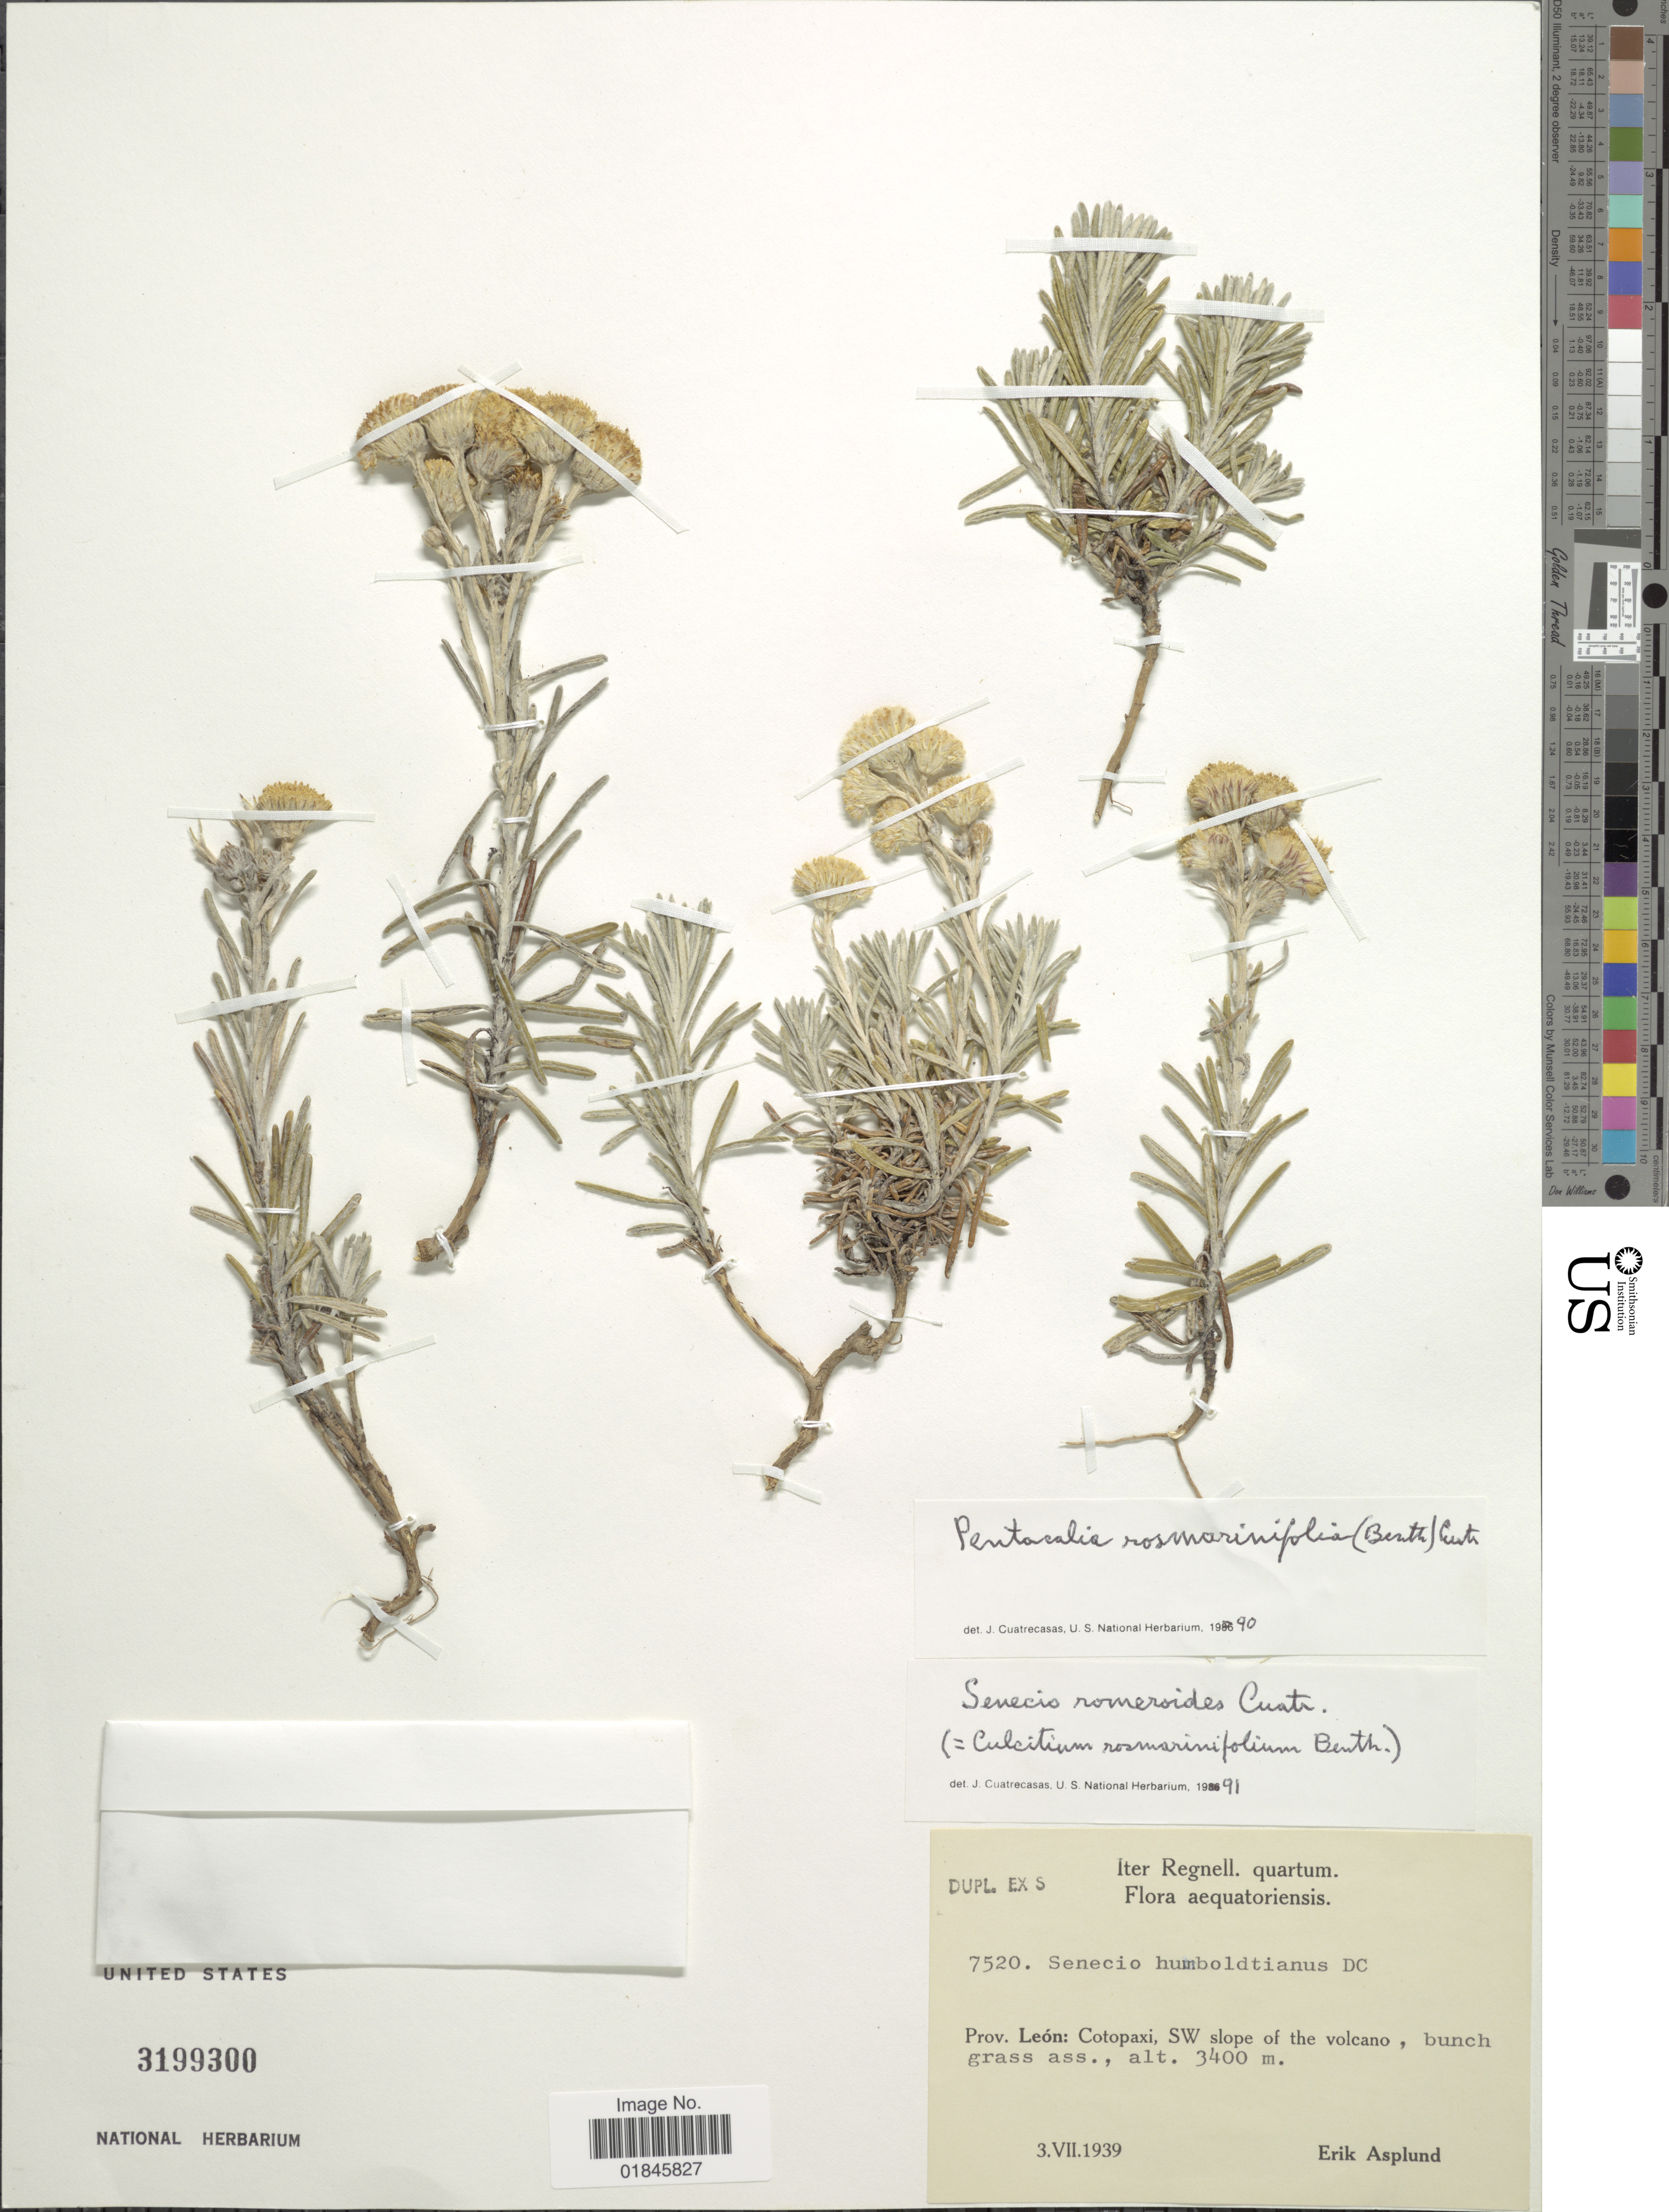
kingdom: Plantae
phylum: Tracheophyta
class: Magnoliopsida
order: Asterales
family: Asteraceae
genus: Pentacalia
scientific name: Pentacalia ruiteranii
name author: (Cuatrec.) Cuatrec.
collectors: E. Asplund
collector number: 7520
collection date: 1939-07-03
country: Ecuador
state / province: Cotopaxi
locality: Prov. León: Cotopaxi, SW slope of the volcano, bunch grass ass.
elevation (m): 3400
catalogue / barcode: US 3199300